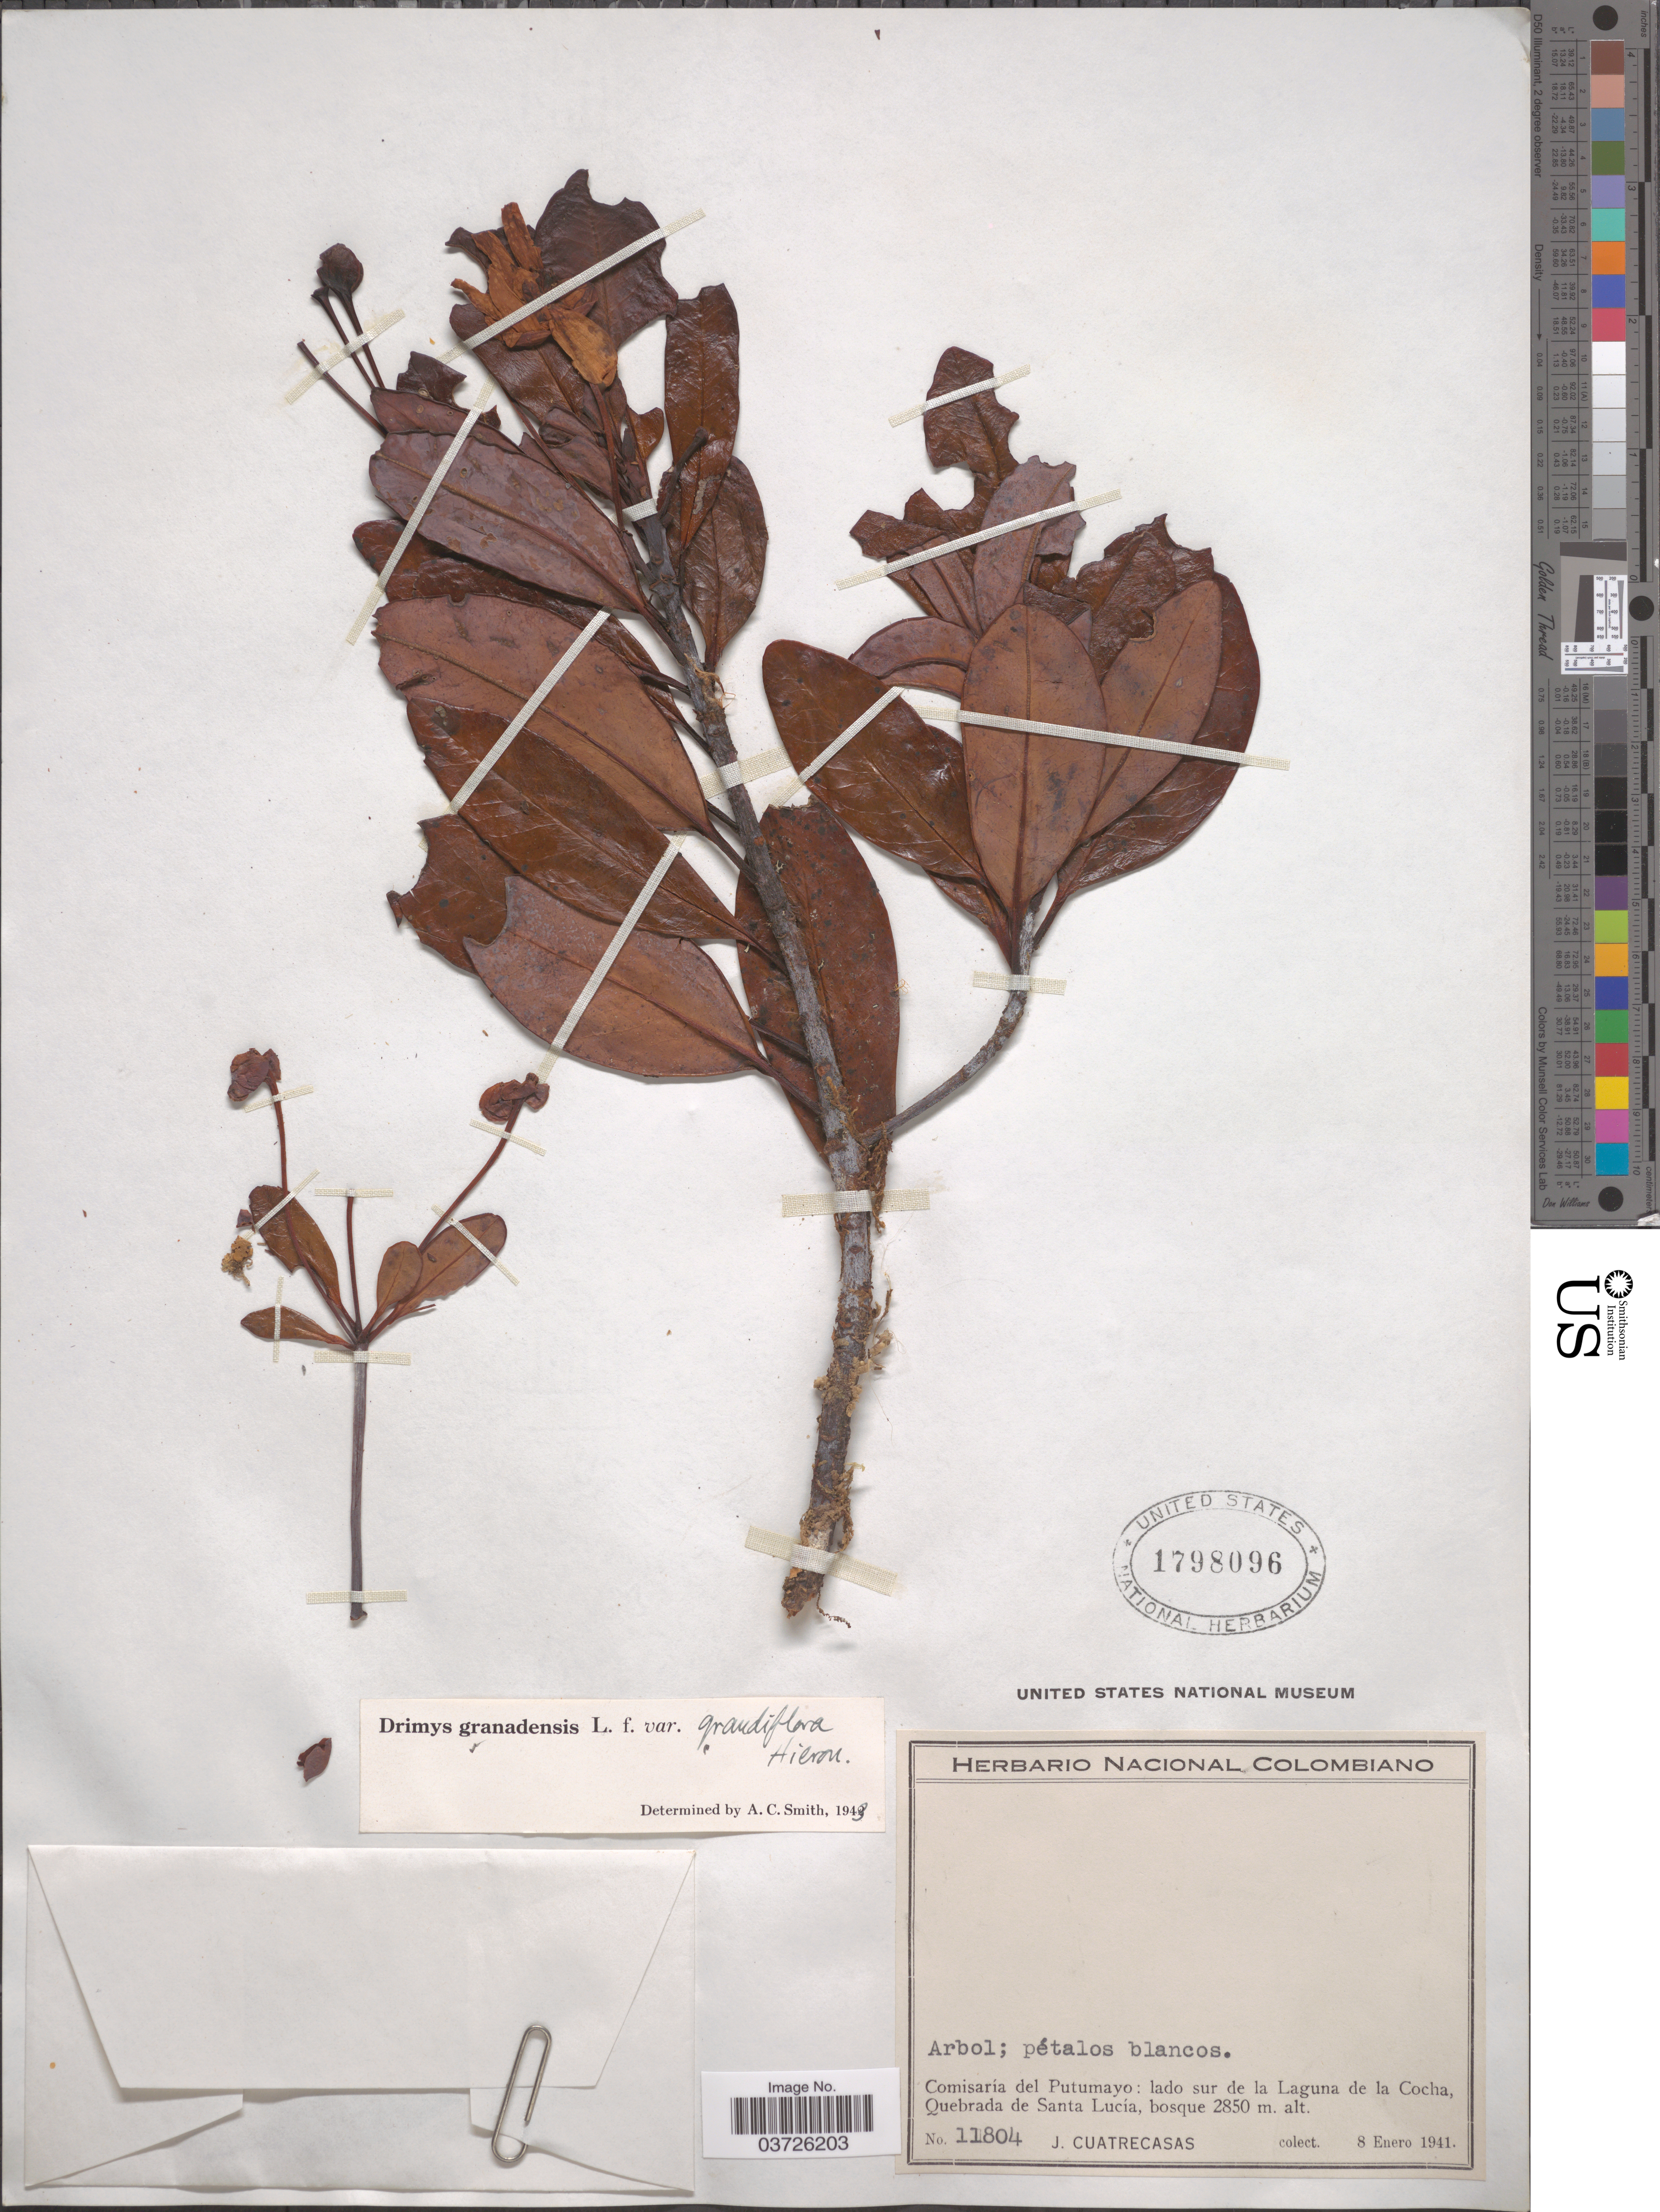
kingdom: Plantae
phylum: Tracheophyta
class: Magnoliopsida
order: Canellales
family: Winteraceae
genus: Drimys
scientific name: Drimys granadensis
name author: L. f.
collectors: J. Cuatrecasas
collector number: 11804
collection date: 1941-01-08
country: Colombia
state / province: Putumayo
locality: Comisaria del Putumayo: lado sur de la Laguna de la Cocha, Quebrada de Santa Lucía.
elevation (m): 2850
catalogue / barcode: US 1798096